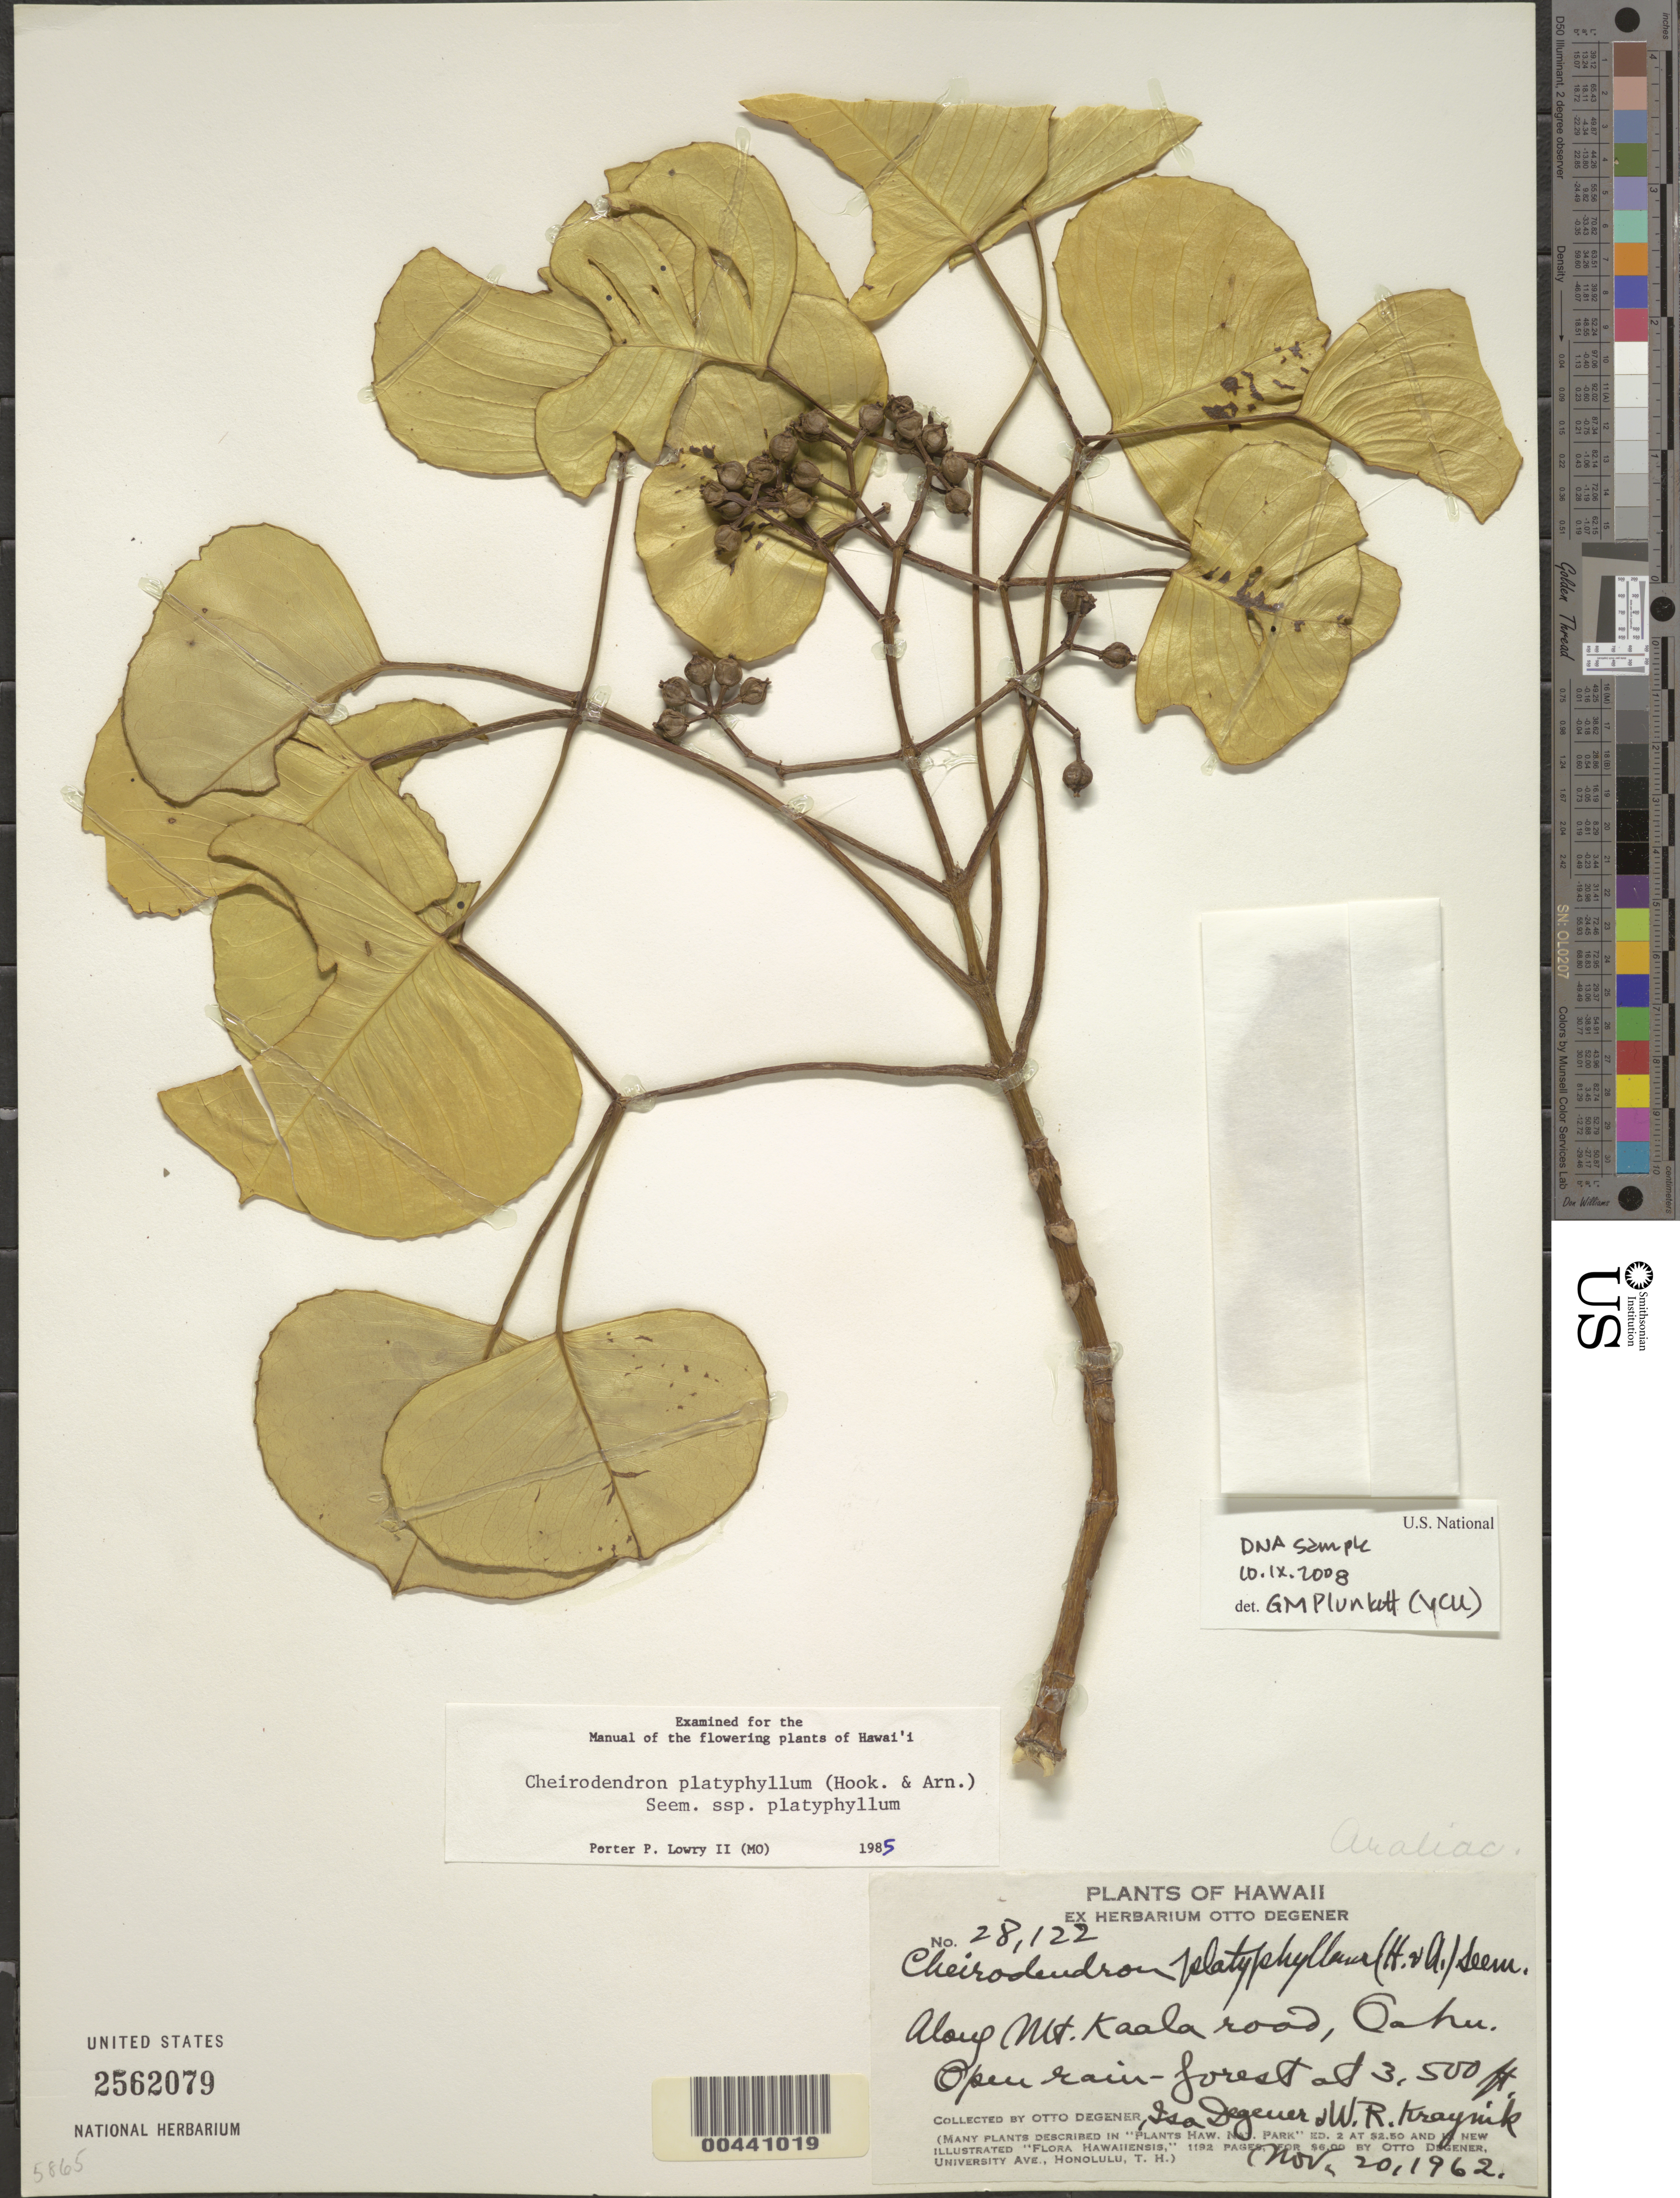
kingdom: Plantae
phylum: Tracheophyta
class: Magnoliopsida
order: Apiales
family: Araliaceae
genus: Cheirodendron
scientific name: Cheirodendron platyphyllum subsp. platyphyllum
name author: (Hook. & Arn.) Seem.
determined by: Lowry, P. P., (MO), Missouri Botanical Garden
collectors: O. Degener, I. Degener & W. Kraynik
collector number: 28122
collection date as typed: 20 Nov 1962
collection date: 1962-11-20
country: United States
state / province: Hawaii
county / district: Honolulu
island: Oahu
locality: Along Mt. Kaala road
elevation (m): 1067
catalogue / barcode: US 2562079